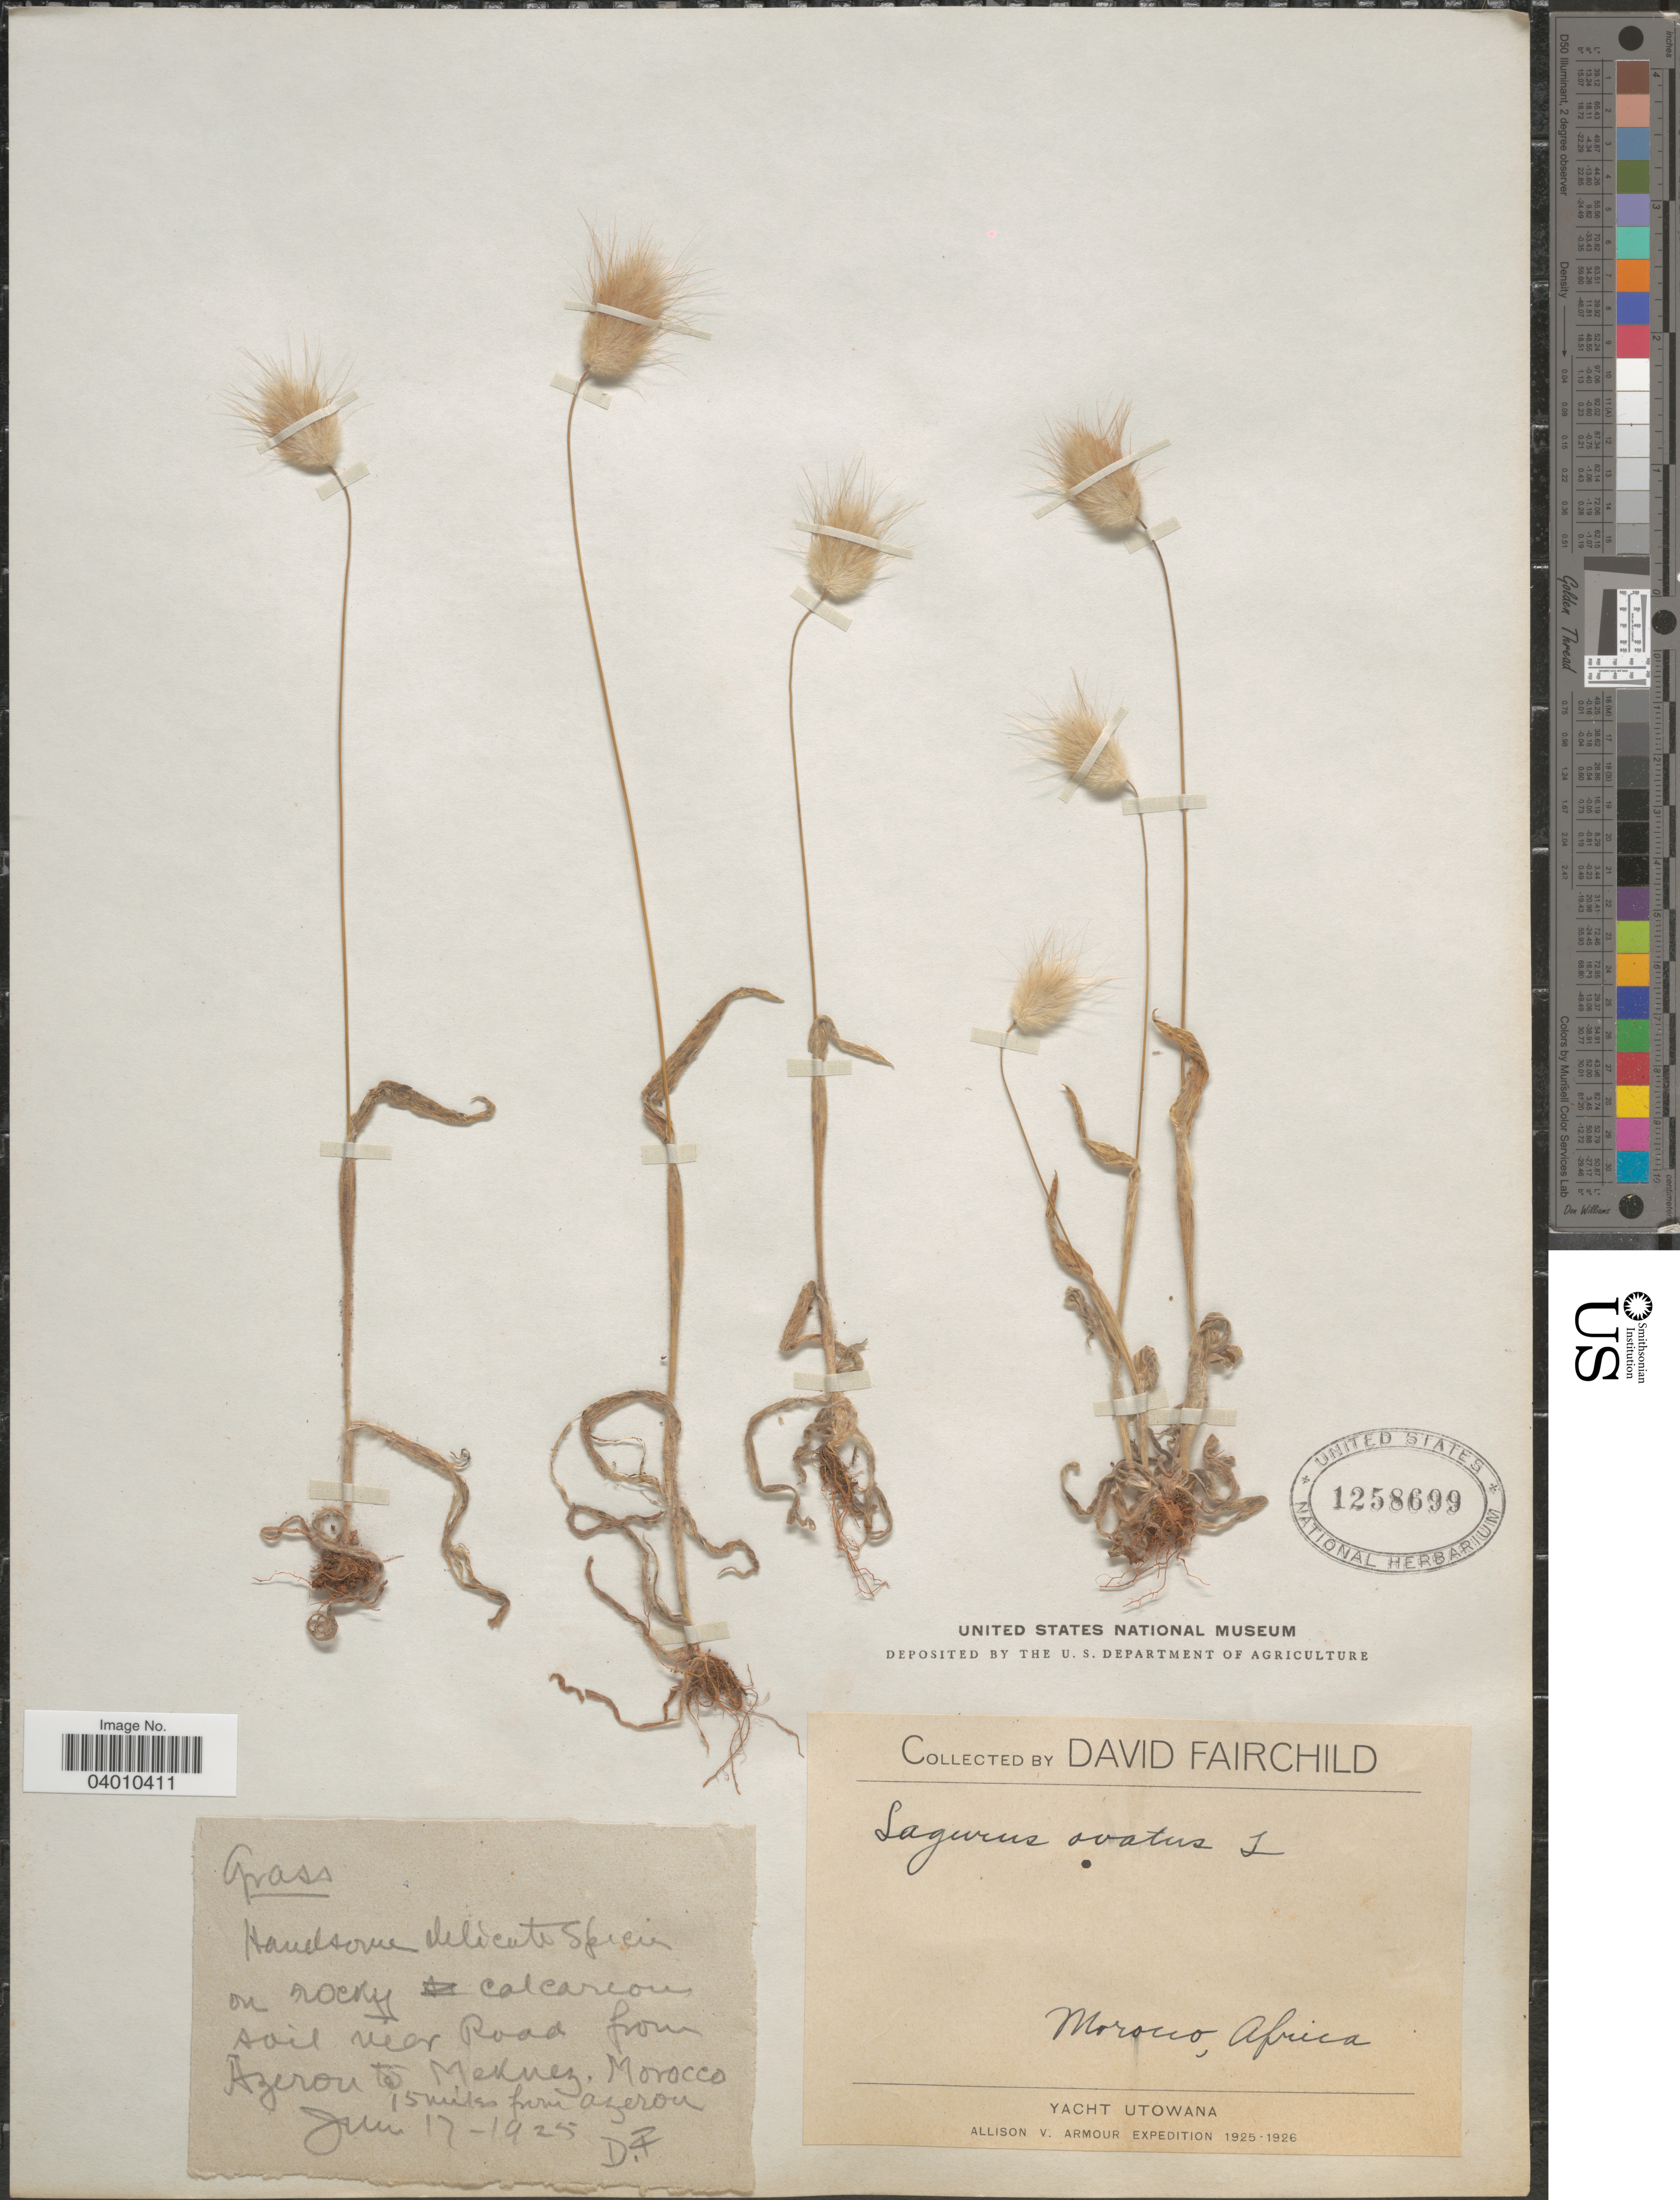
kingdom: Plantae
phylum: Tracheophyta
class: Liliopsida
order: Poales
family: Poaceae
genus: Lagurus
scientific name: Lagurus ovatus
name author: L.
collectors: D. Fairchild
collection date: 1925-06-17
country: Morocco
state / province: Meknès-Tafilalet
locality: Near Road from Azerou to Meknez. 15 miles from Azerou.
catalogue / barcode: US 1258699